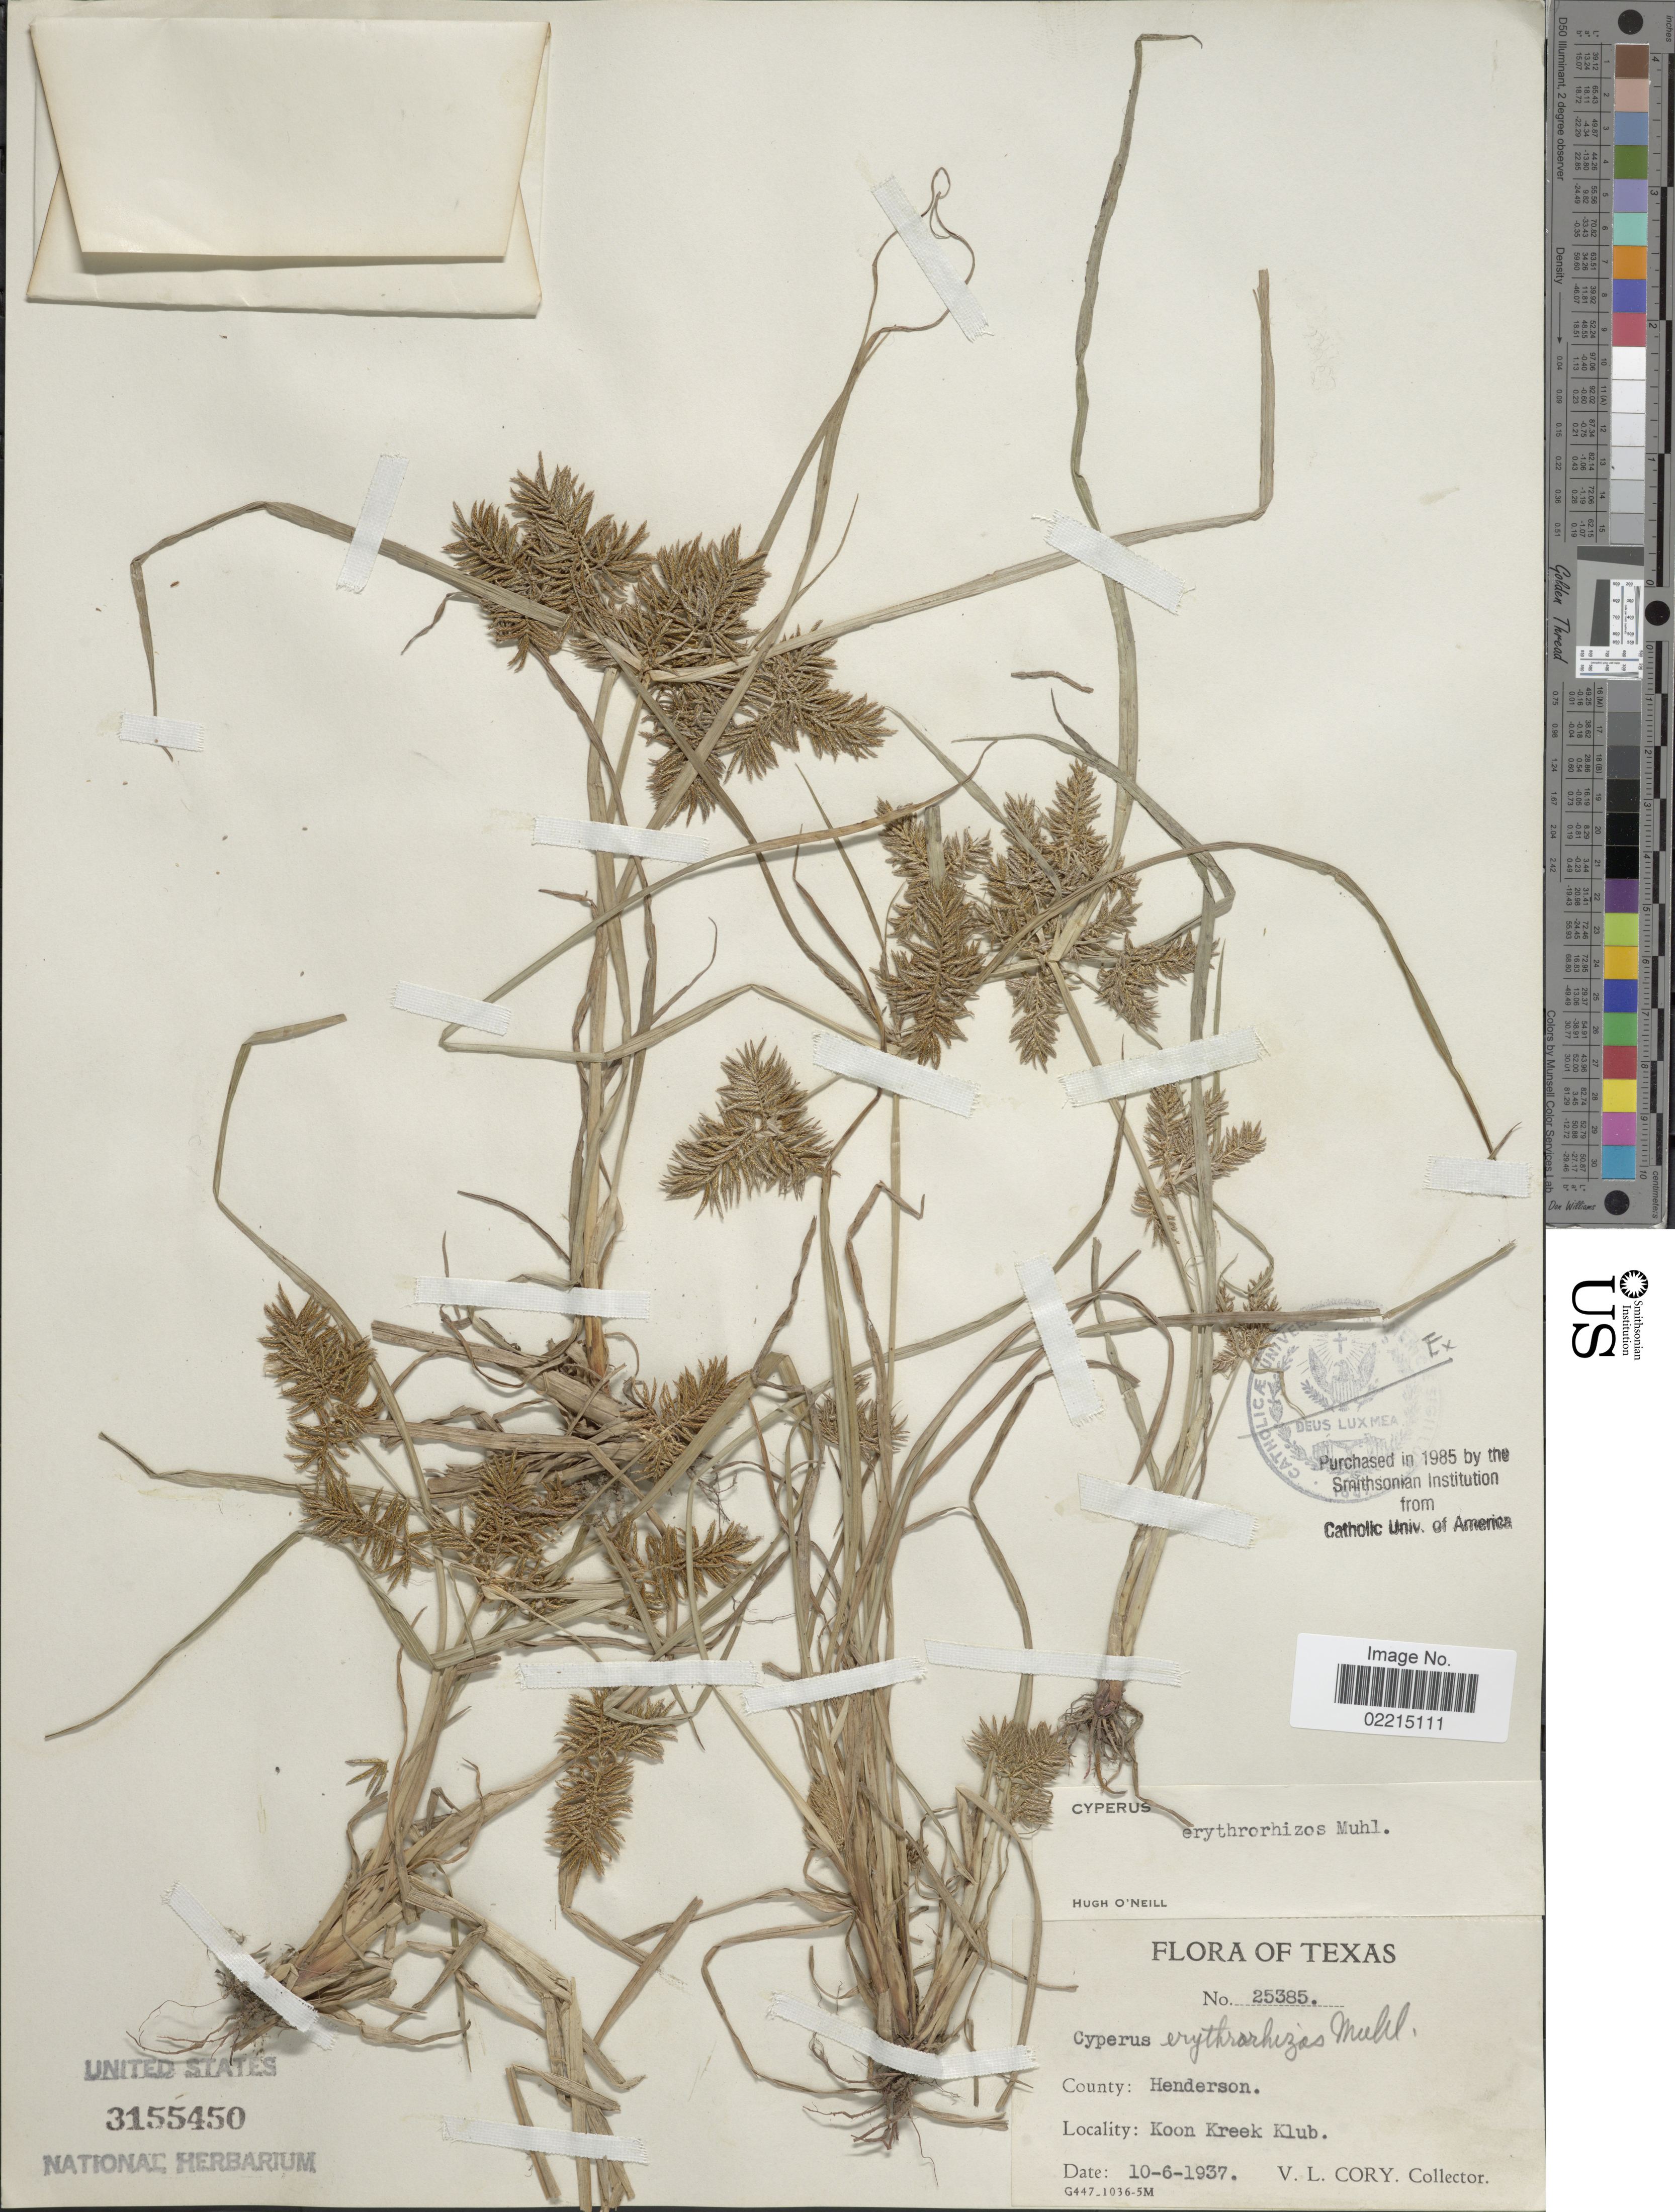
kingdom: Plantae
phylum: Tracheophyta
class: Liliopsida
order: Poales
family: Cyperaceae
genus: Cyperus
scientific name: Cyperus erythrorhizos Muhl.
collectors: V. Cory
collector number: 25385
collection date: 1937-06-10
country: United States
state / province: Texas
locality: County: Henderson. Koon Kreek Klub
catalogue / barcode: US 3155450